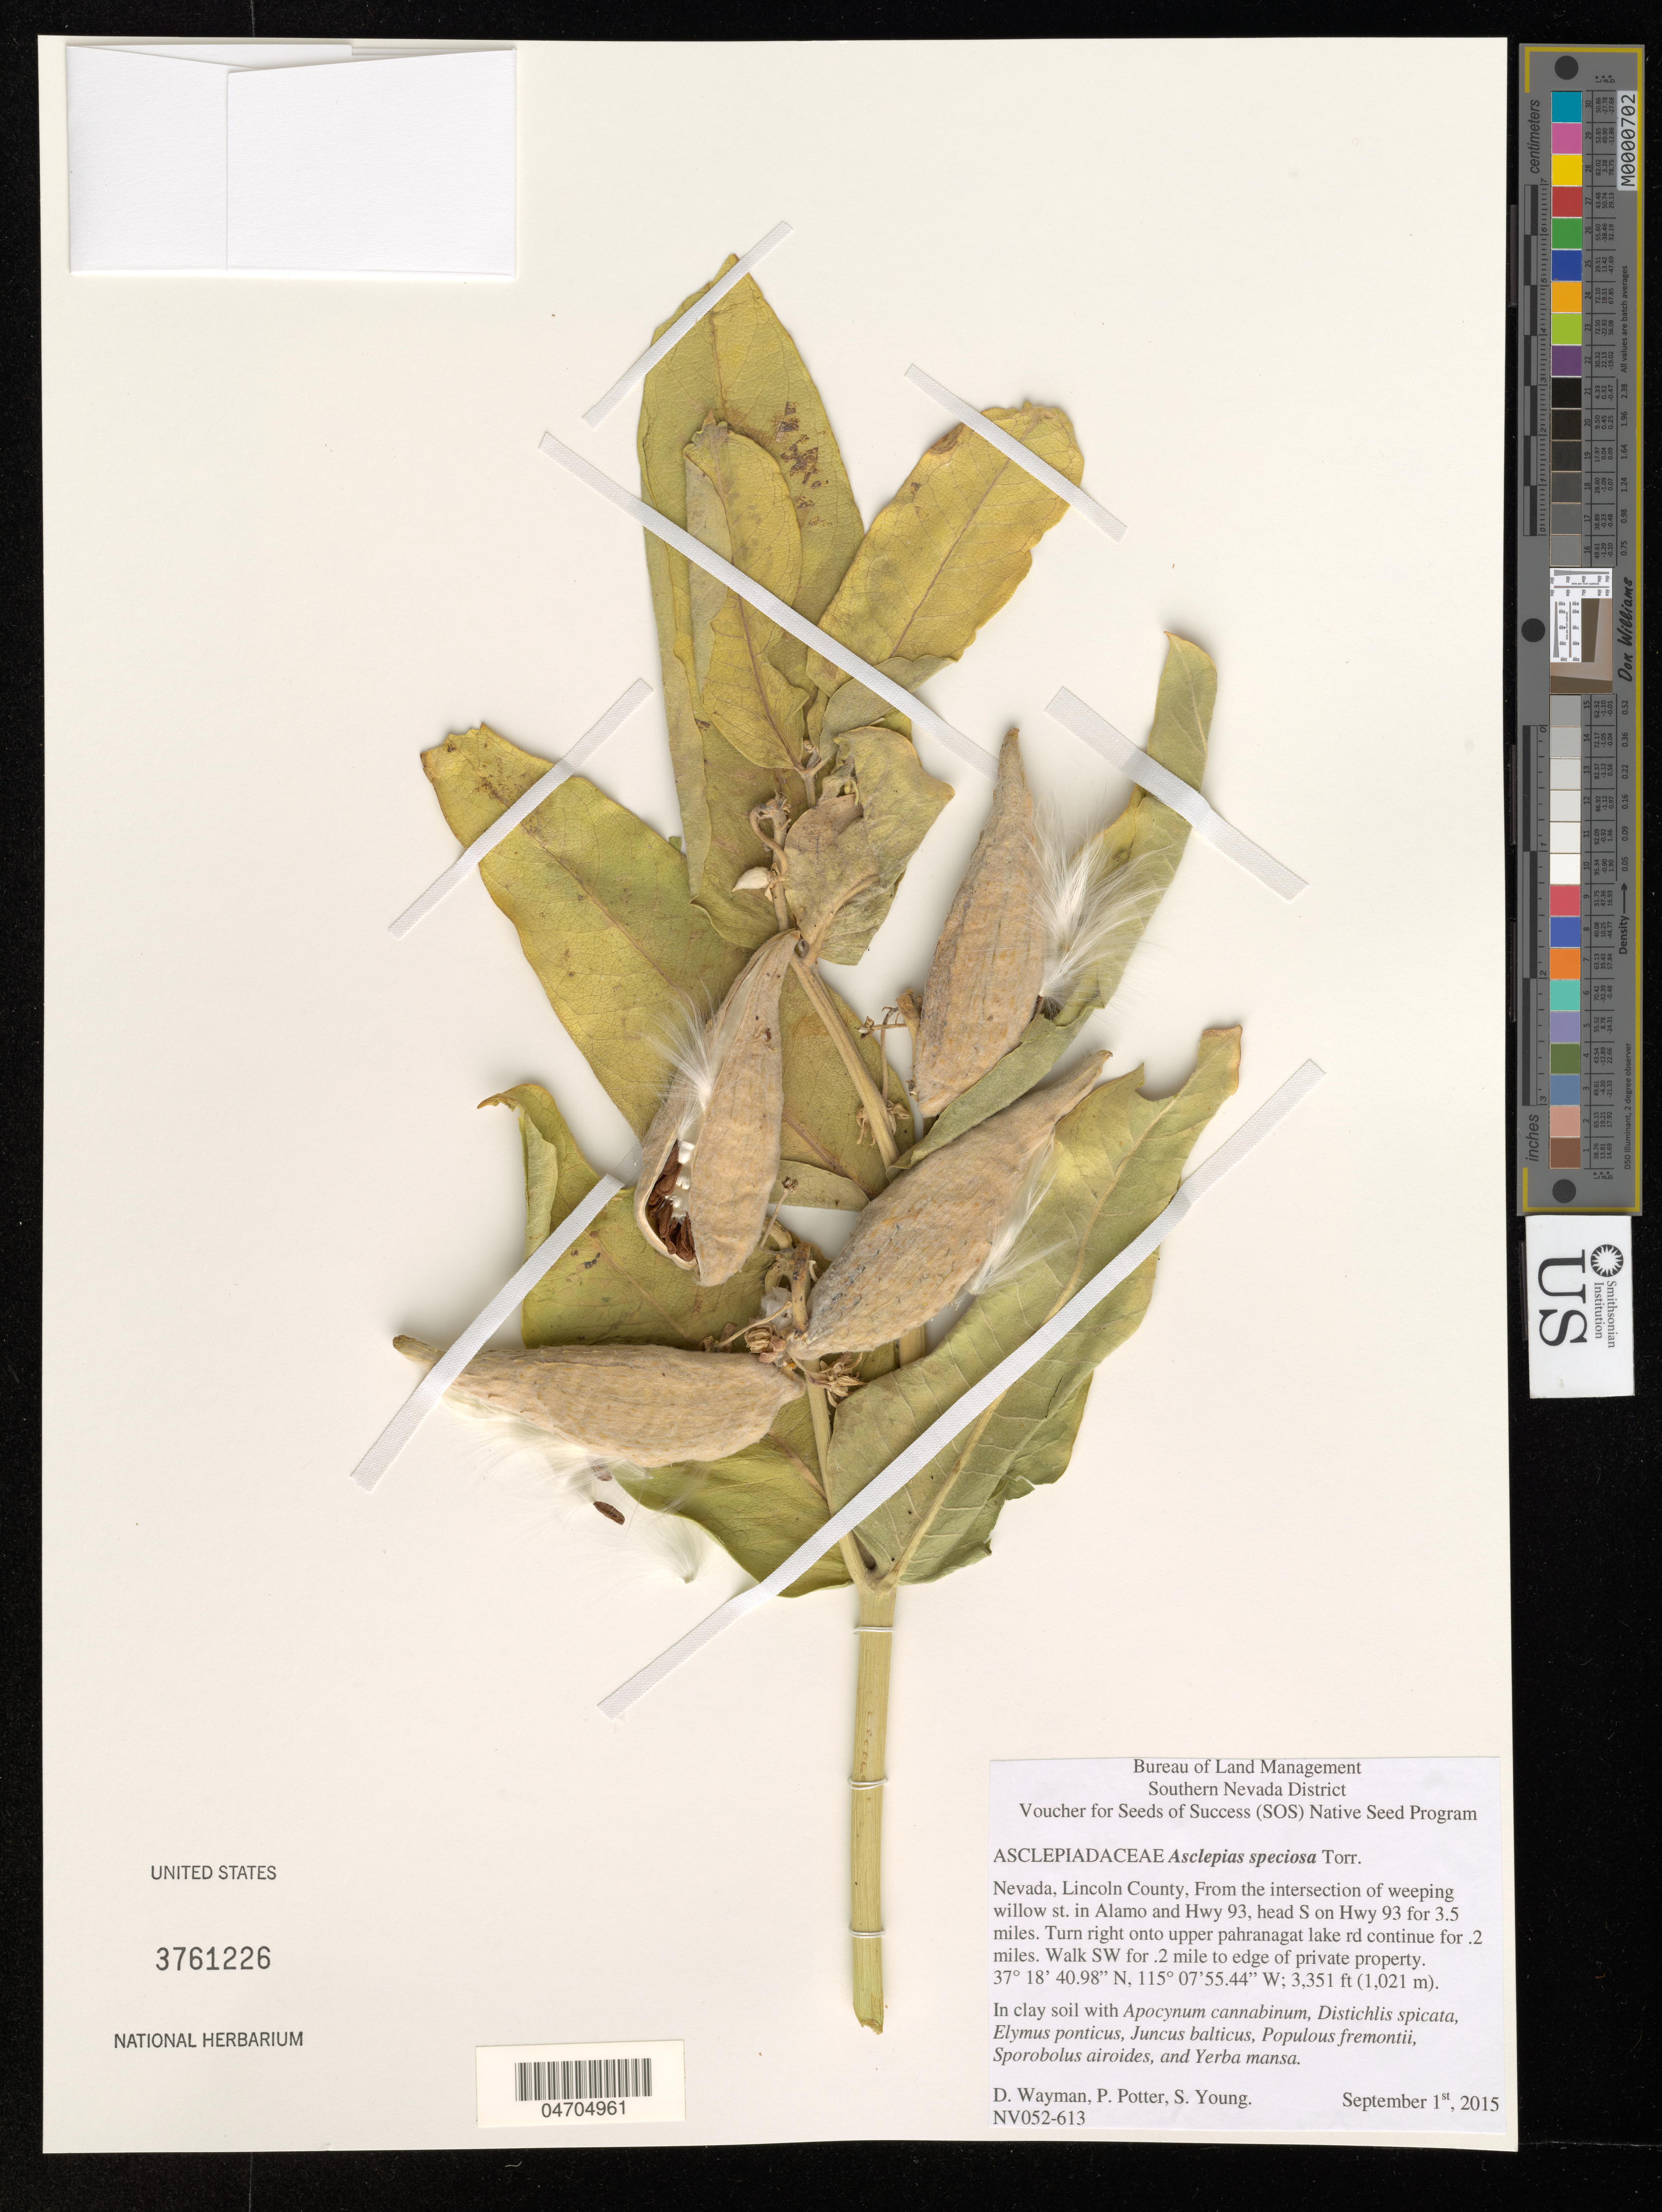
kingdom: Plantae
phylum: Tracheophyta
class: Magnoliopsida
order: Gentianales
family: Apocynaceae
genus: Asclepias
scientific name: Asclepias speciosa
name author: Torr.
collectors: D. Wayman, P. Potter & S. Young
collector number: NV052-613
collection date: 2015-09-01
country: United States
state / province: Nevada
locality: Southern Nevada District. Lincoln County, From the intersection of weeping willow st. in Alamo and Hwy 93, head S on Hwy 93 for 3.5 miles. Turn right onto upper pahranagat lake rd continue for .2 miles. Walk SW for .2 mile. Walk SW for .2 mile to edge of private property.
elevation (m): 1021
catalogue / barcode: US 3761226